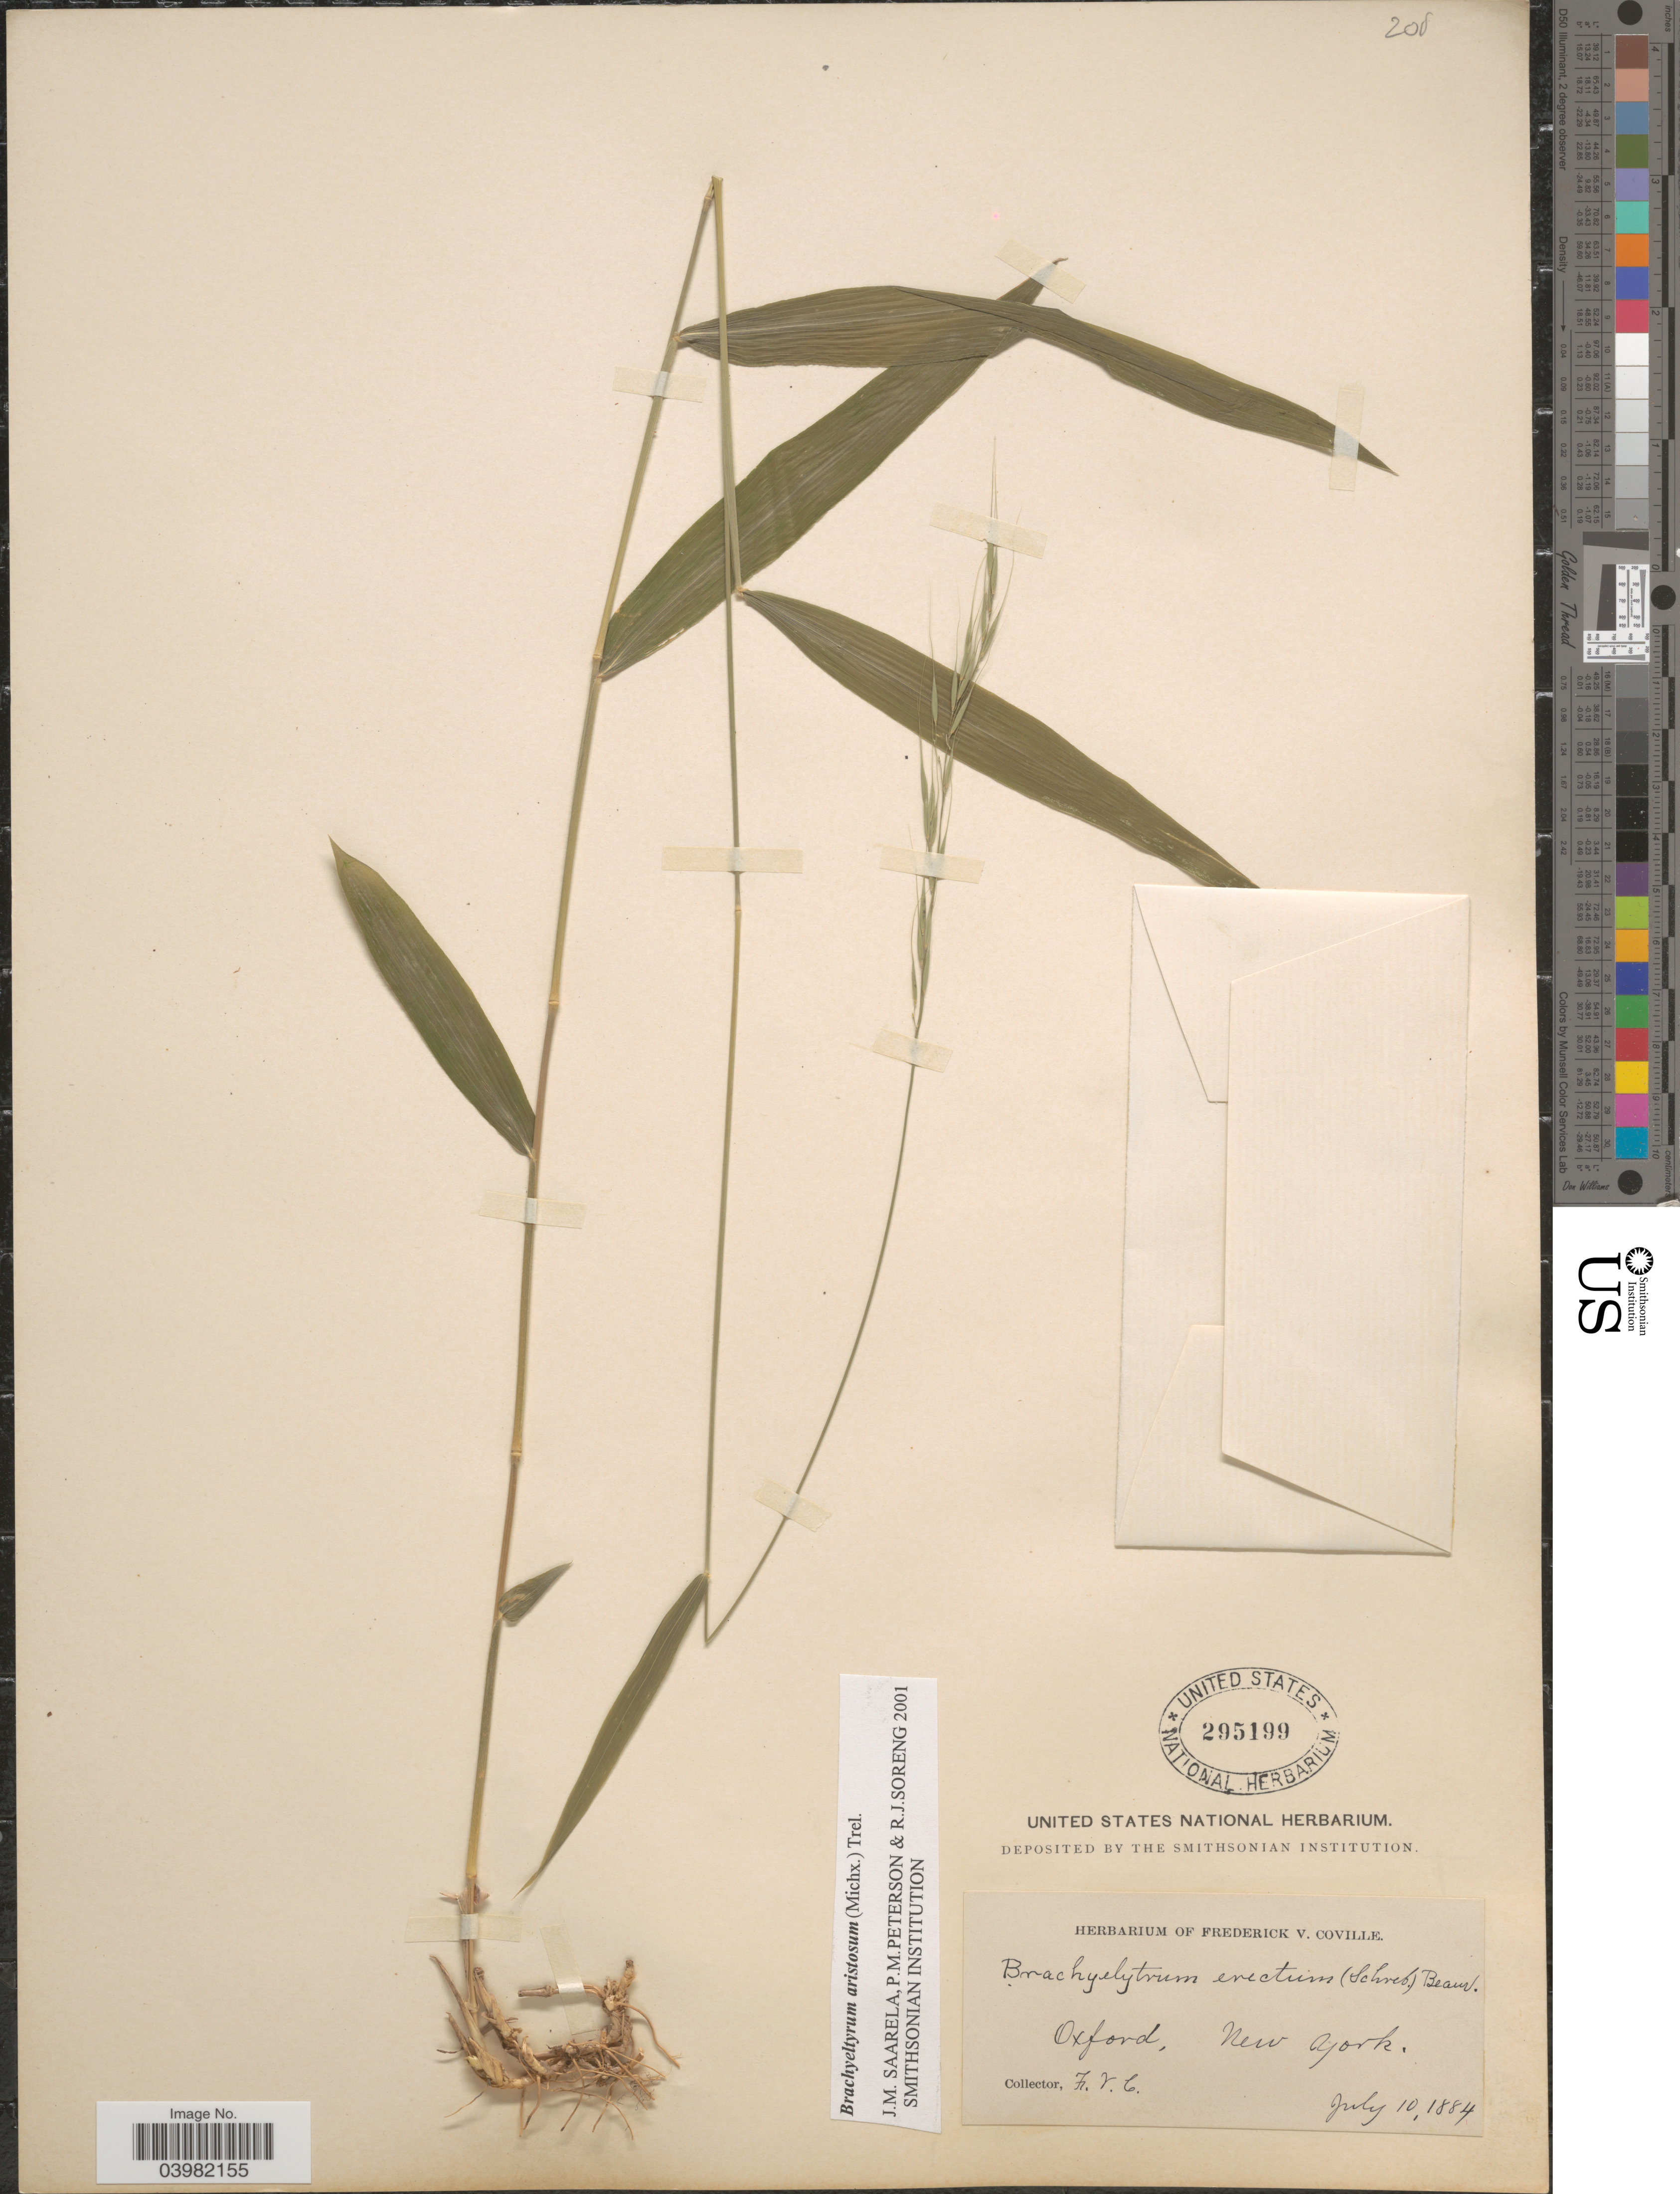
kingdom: Plantae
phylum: Tracheophyta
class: Liliopsida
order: Poales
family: Poaceae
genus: Brachyelytrum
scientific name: Brachyelytrum aristosum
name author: (Michx.) P. Beauv. ex Trel.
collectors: F. V. Coville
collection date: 1884-07-10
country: United States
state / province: New York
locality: Oxford.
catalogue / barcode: US 295199